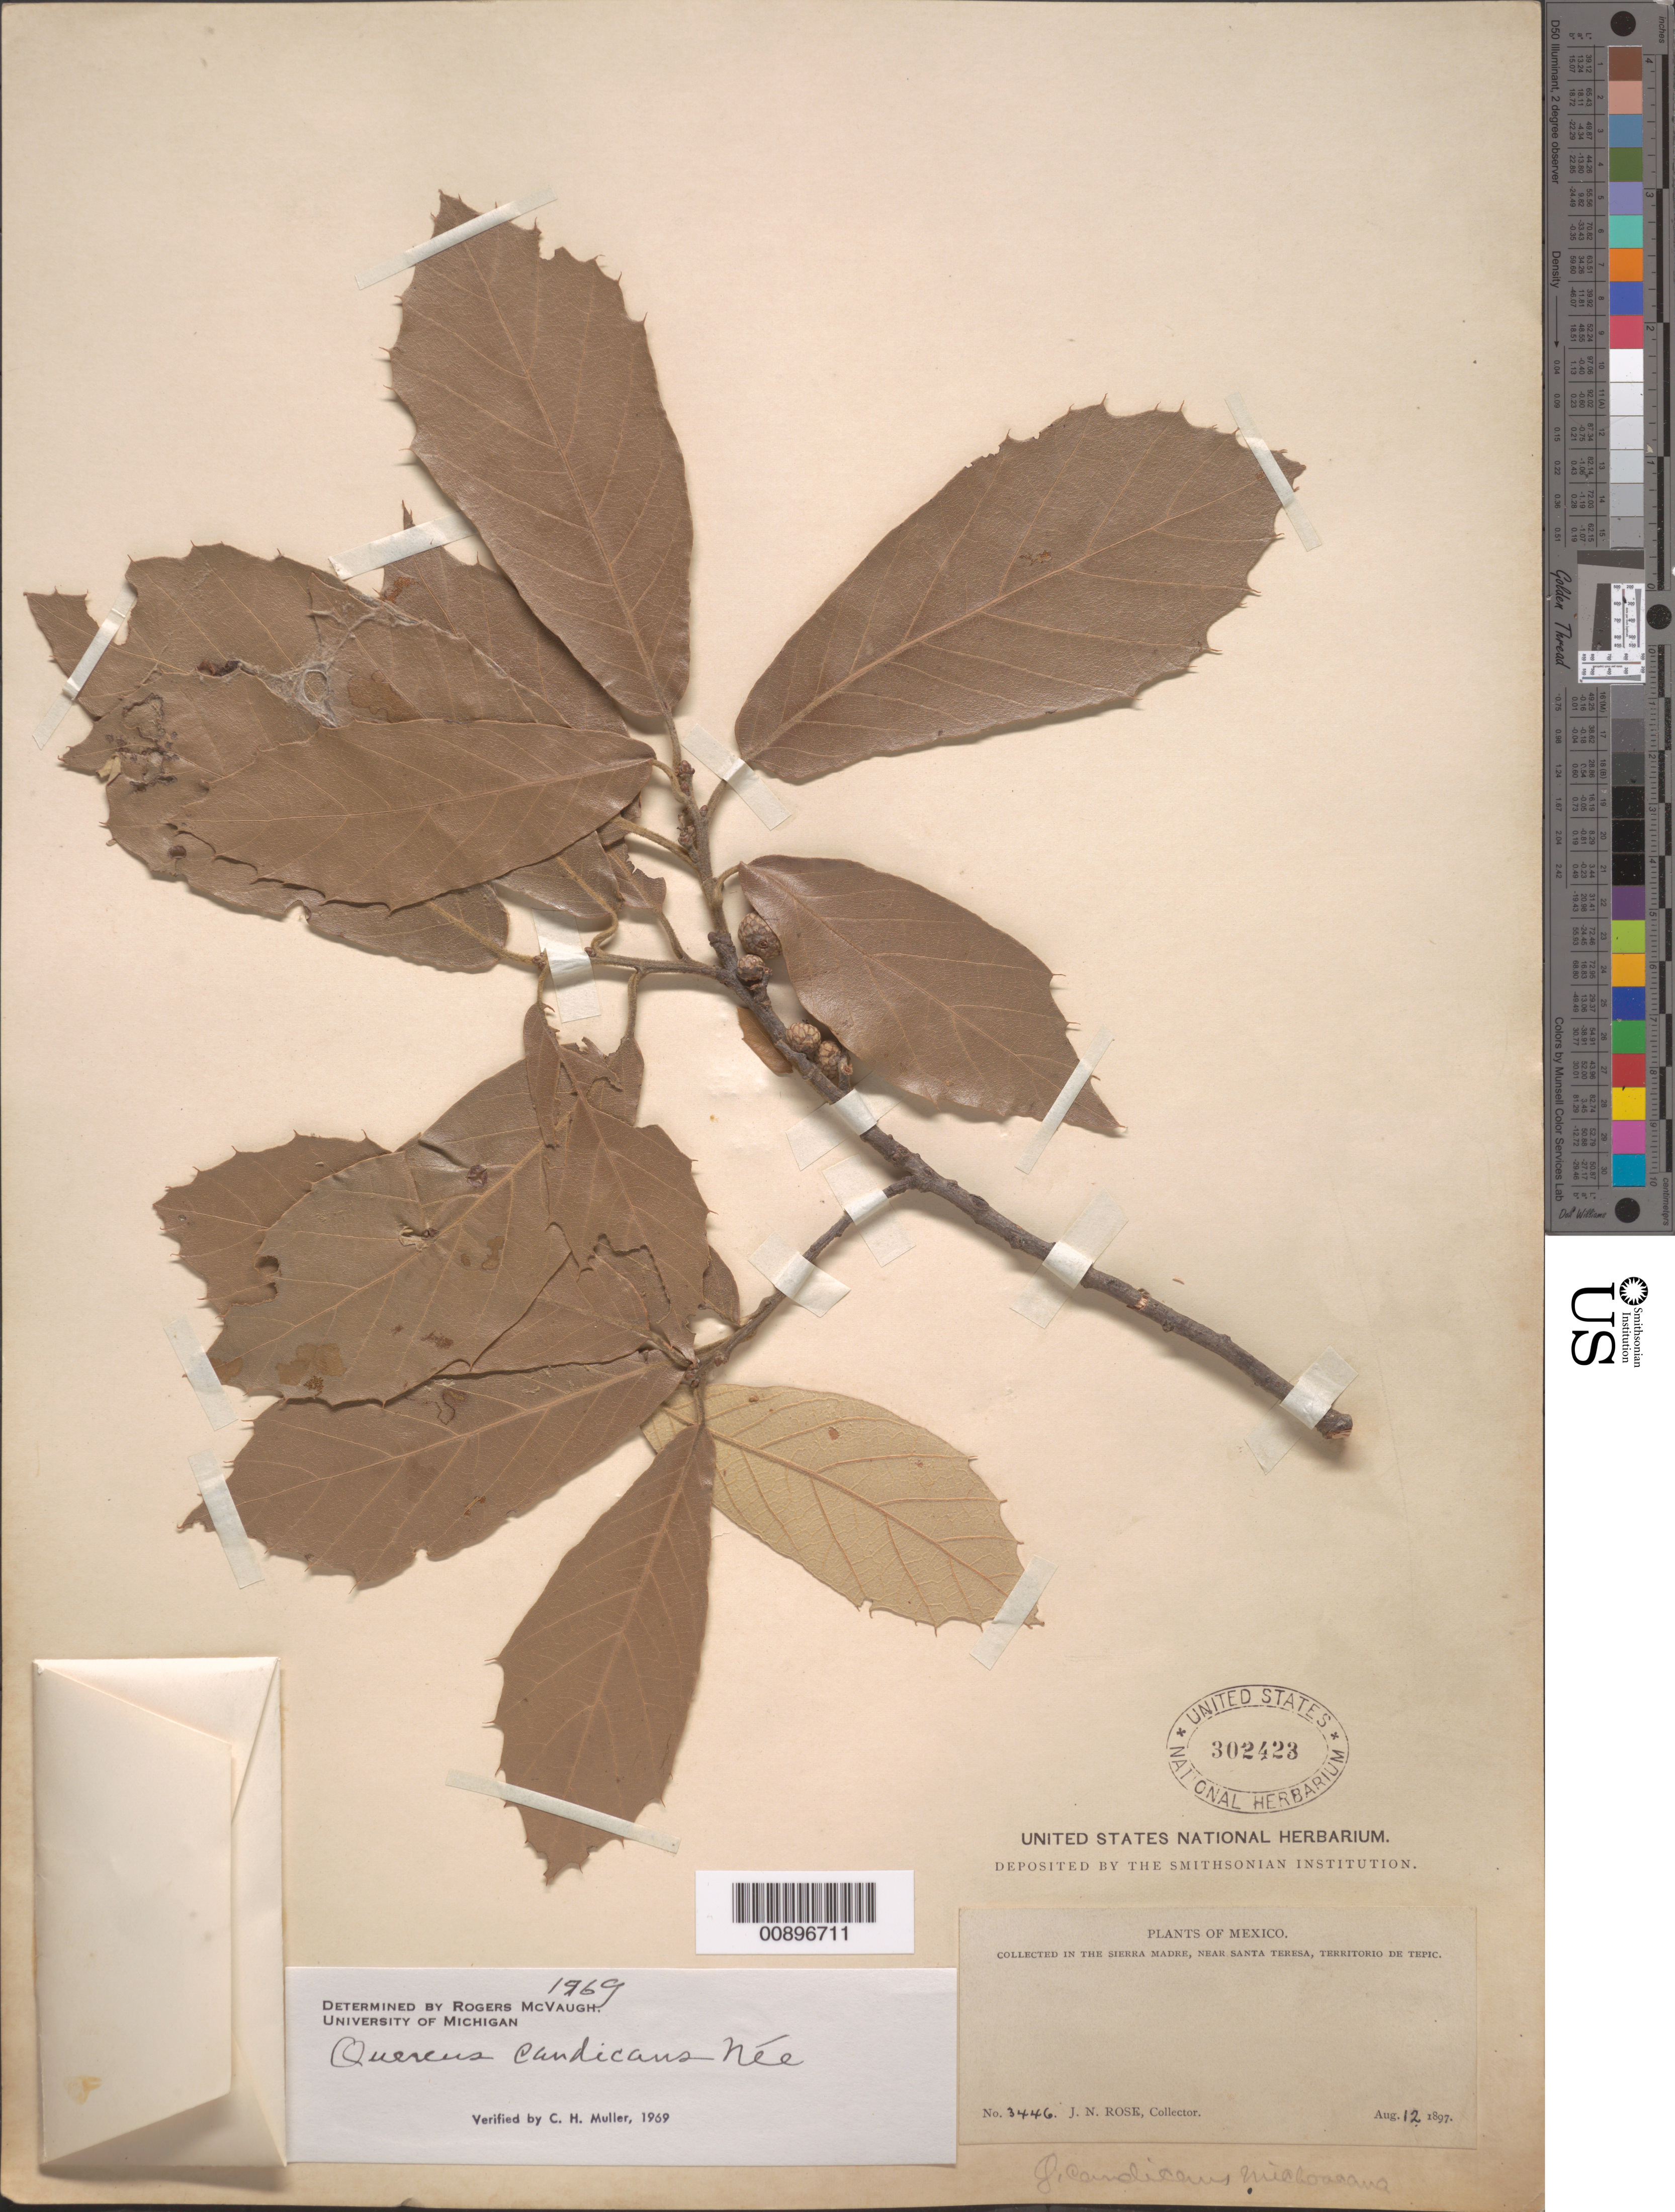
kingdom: Plantae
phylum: Tracheophyta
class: Magnoliopsida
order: Fagales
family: Fagaceae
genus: Quercus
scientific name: Quercus candicans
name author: Née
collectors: J. N. Rose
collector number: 3446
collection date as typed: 12 Aug 1897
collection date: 1897-08-12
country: Mexico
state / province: Nayarit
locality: Sierra Madre, near Santa Teresa, Territorio de Tepic.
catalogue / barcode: US 302423